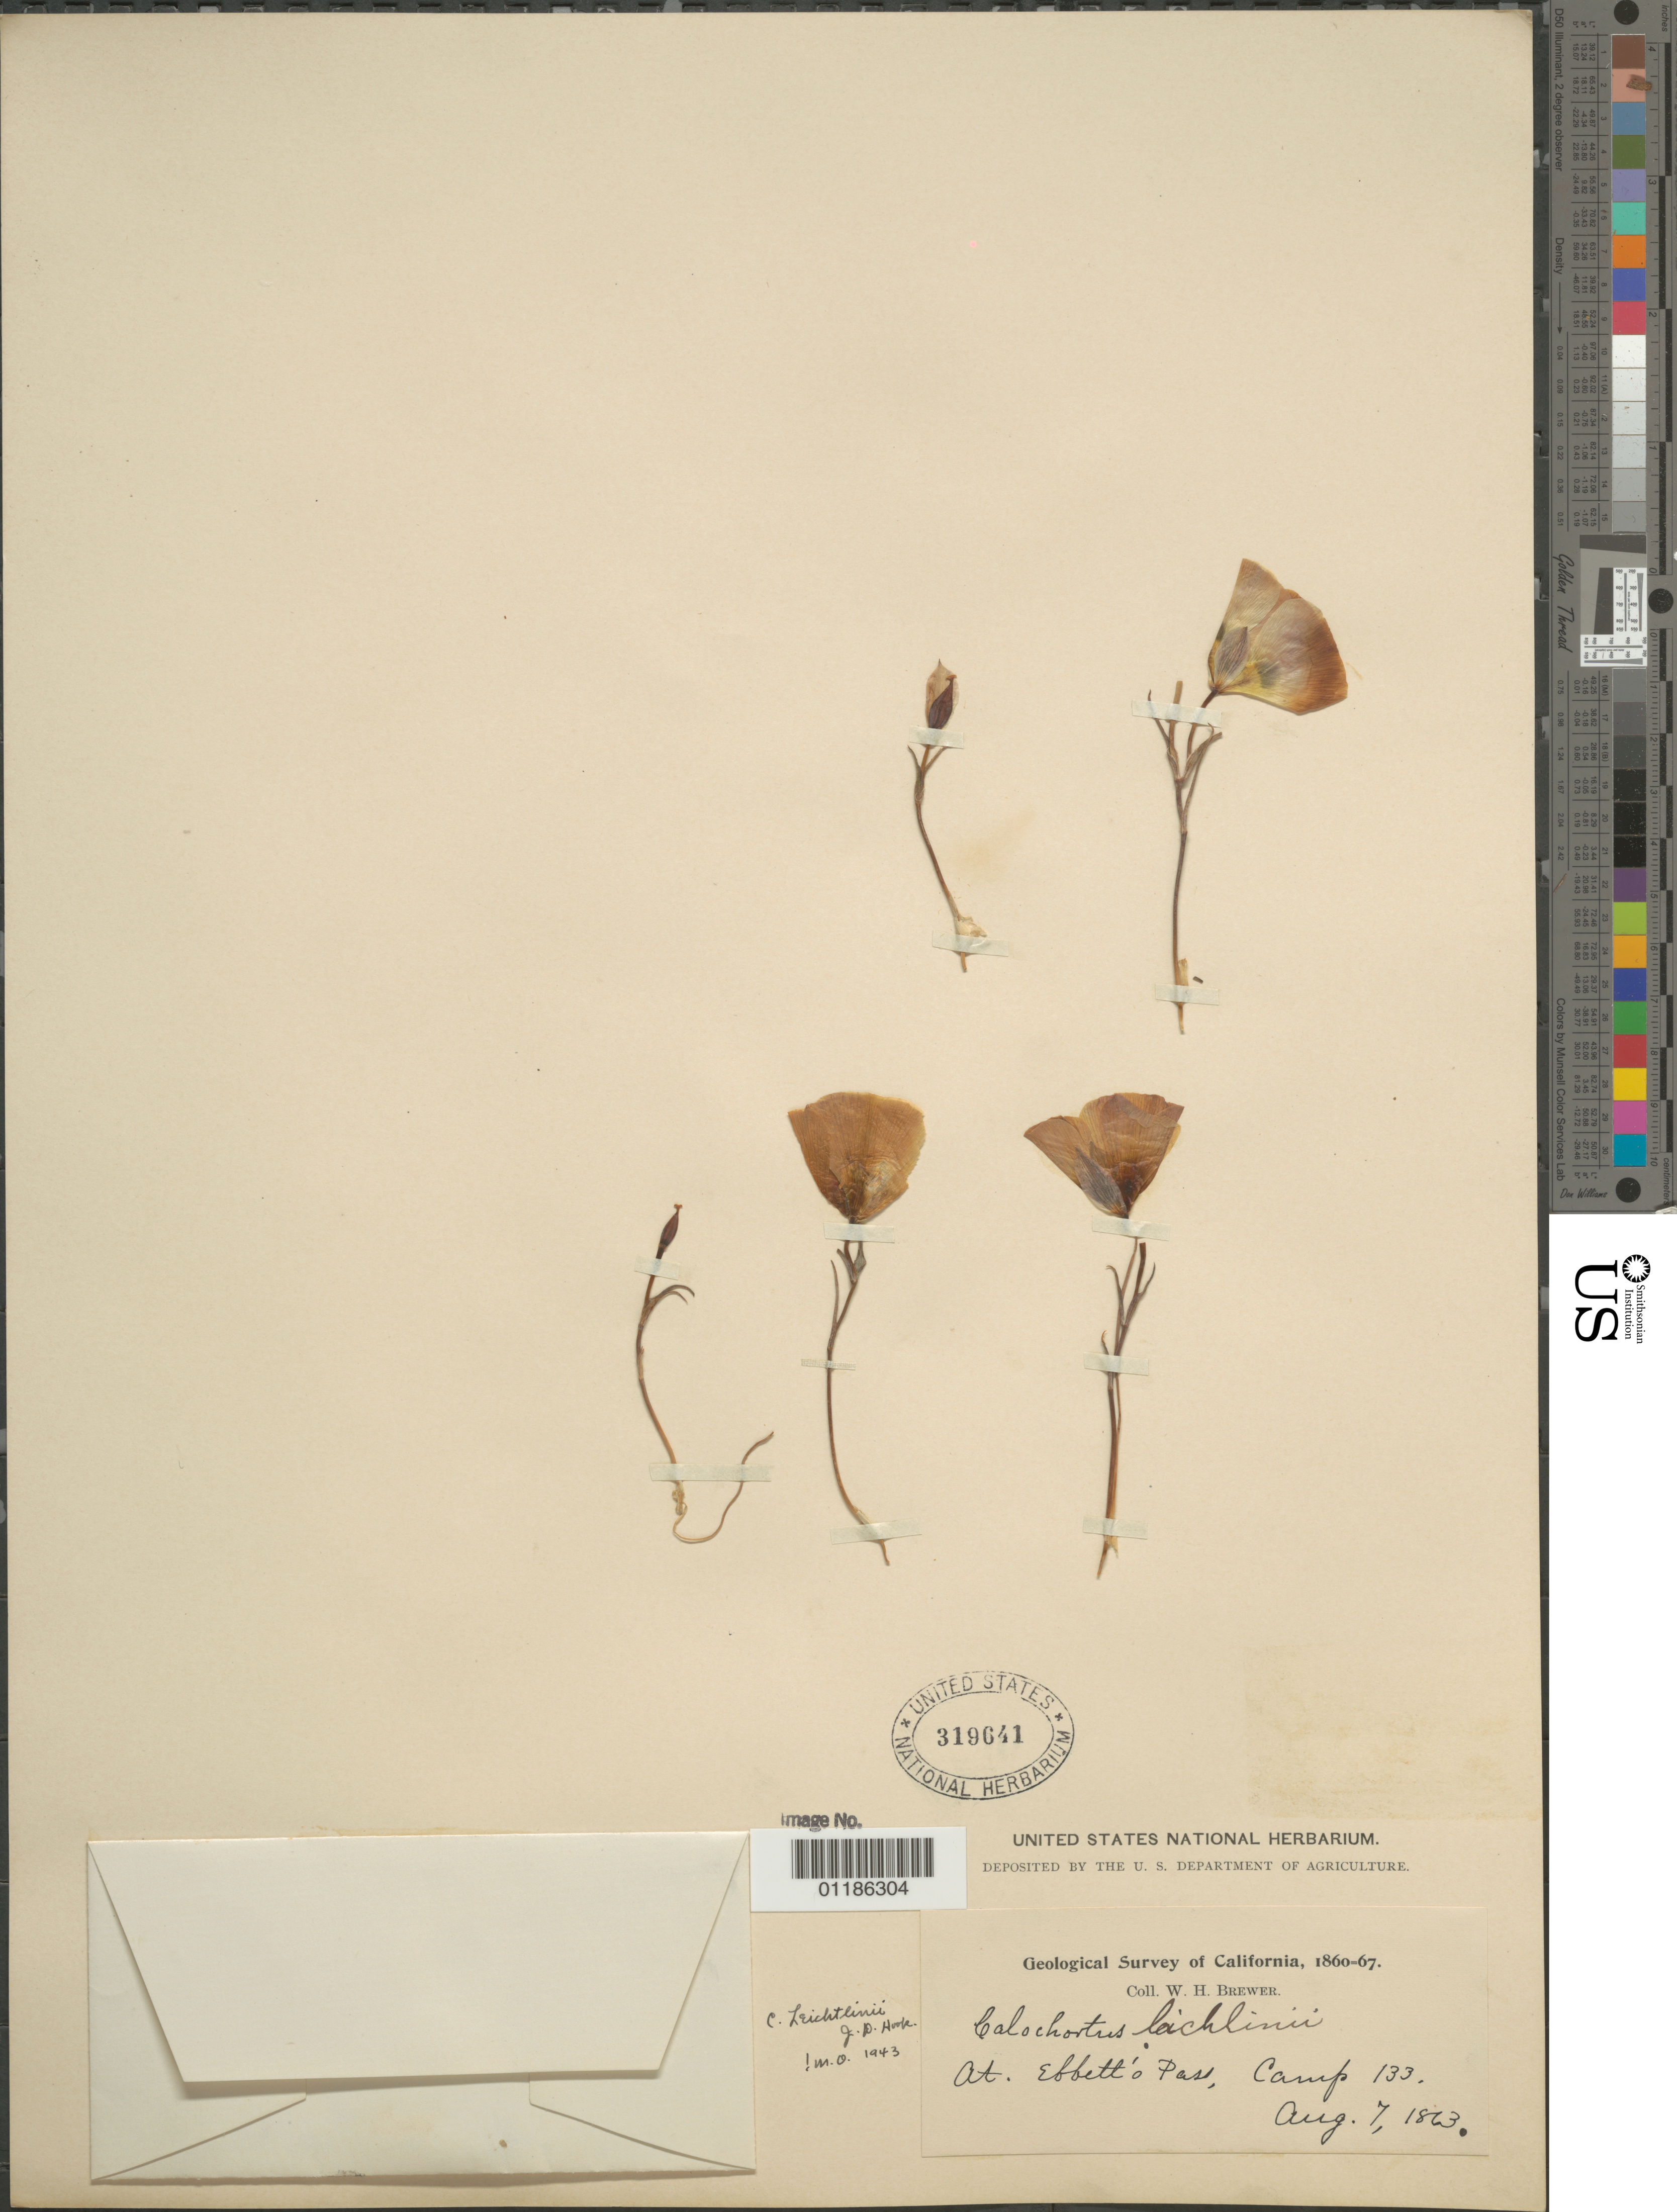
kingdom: Plantae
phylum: Tracheophyta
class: Liliopsida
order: Liliales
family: Liliaceae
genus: Calochortus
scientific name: Calochortus leichtlinii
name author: Hook. f.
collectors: W. H. Brewer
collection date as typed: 07 Aug 1863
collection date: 1863-08-07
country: United States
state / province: California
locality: At Ebbett's Pass, Camp 133.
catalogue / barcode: US 319641